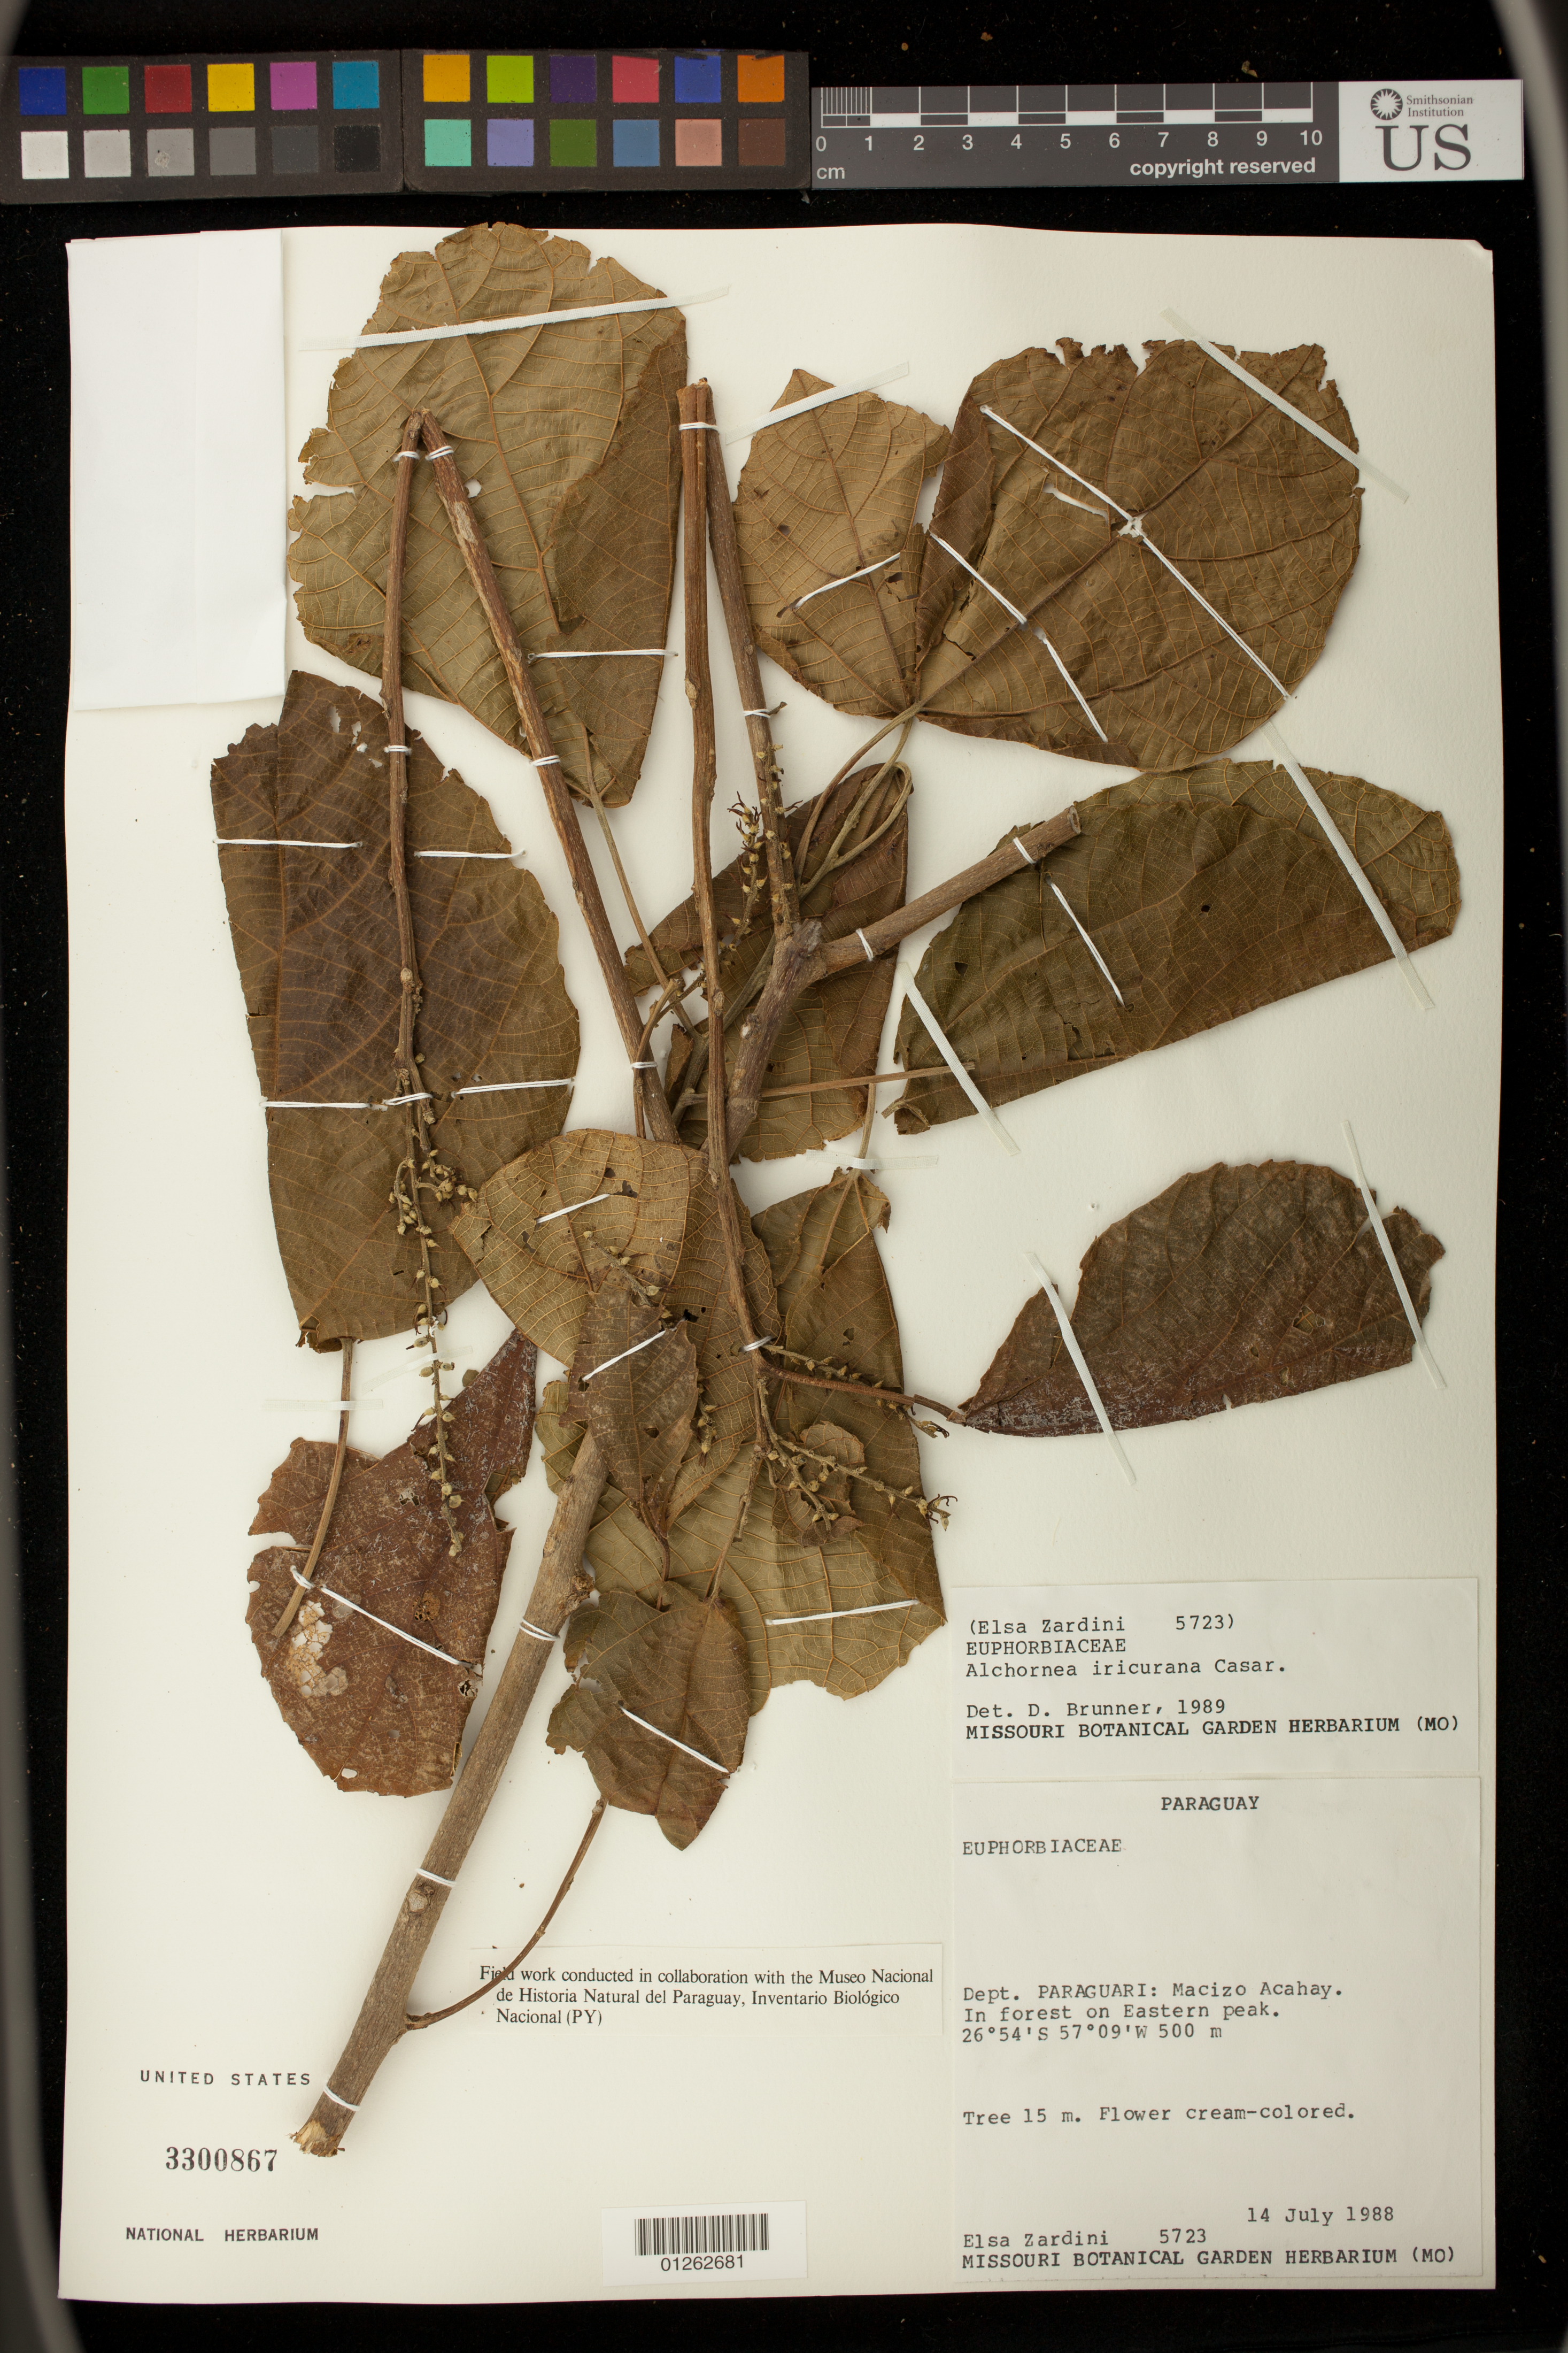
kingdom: Plantae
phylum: Tracheophyta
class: Magnoliopsida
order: Malpighiales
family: Euphorbiaceae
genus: Alchornea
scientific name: Alchornea glandulosa subsp. glandulosa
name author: Poepp.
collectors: E. M. Zardini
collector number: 5723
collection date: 1988-07-14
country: Paraguay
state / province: Paraguari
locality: Macizo Acahay. On Eastern peak.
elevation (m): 500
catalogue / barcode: US 3300867